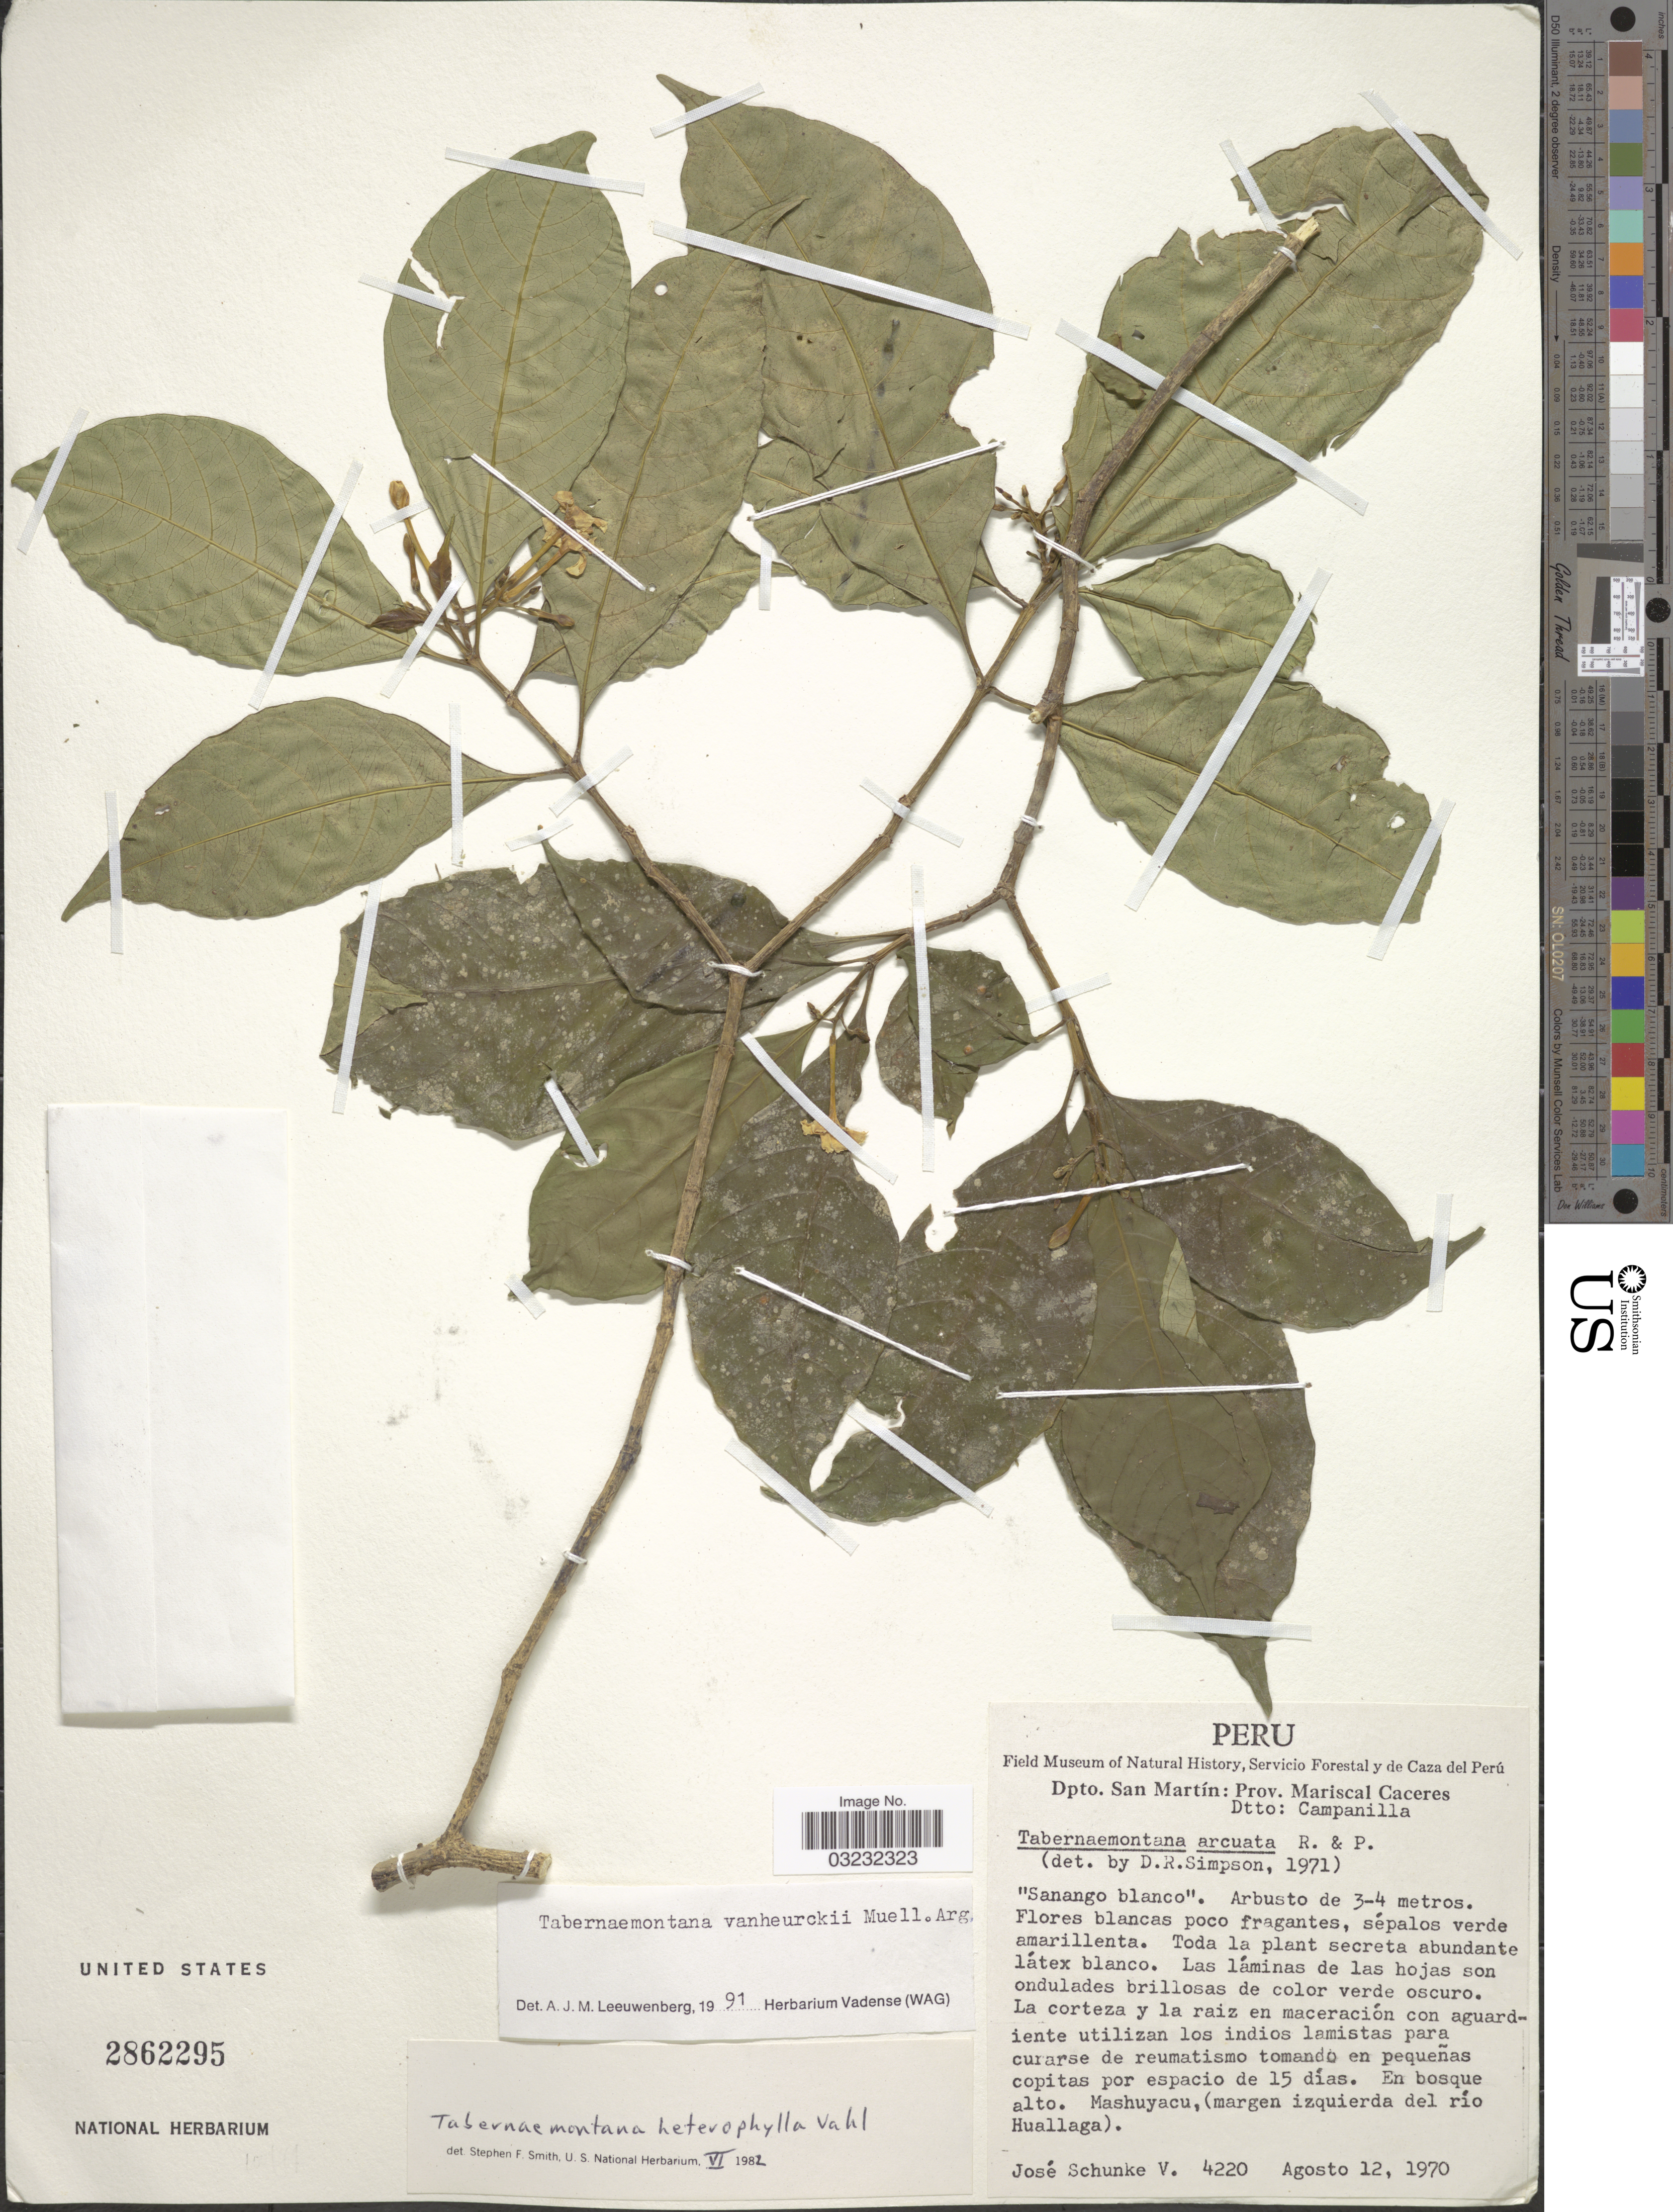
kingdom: Plantae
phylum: Tracheophyta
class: Magnoliopsida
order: Gentianales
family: Apocynaceae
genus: Tabernaemontana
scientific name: Tabernaemontana vanheurckii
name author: Müll. Arg.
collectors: J. Schunke Vigo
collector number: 4220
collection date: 1970-08-12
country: Peru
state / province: San Martín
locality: Dpto. San Martín: Prov. Mariscal Caceres, Dtto: Campanilla. Mashuyacu, (margen izquierda del río Huallaga).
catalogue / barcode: US 2862295